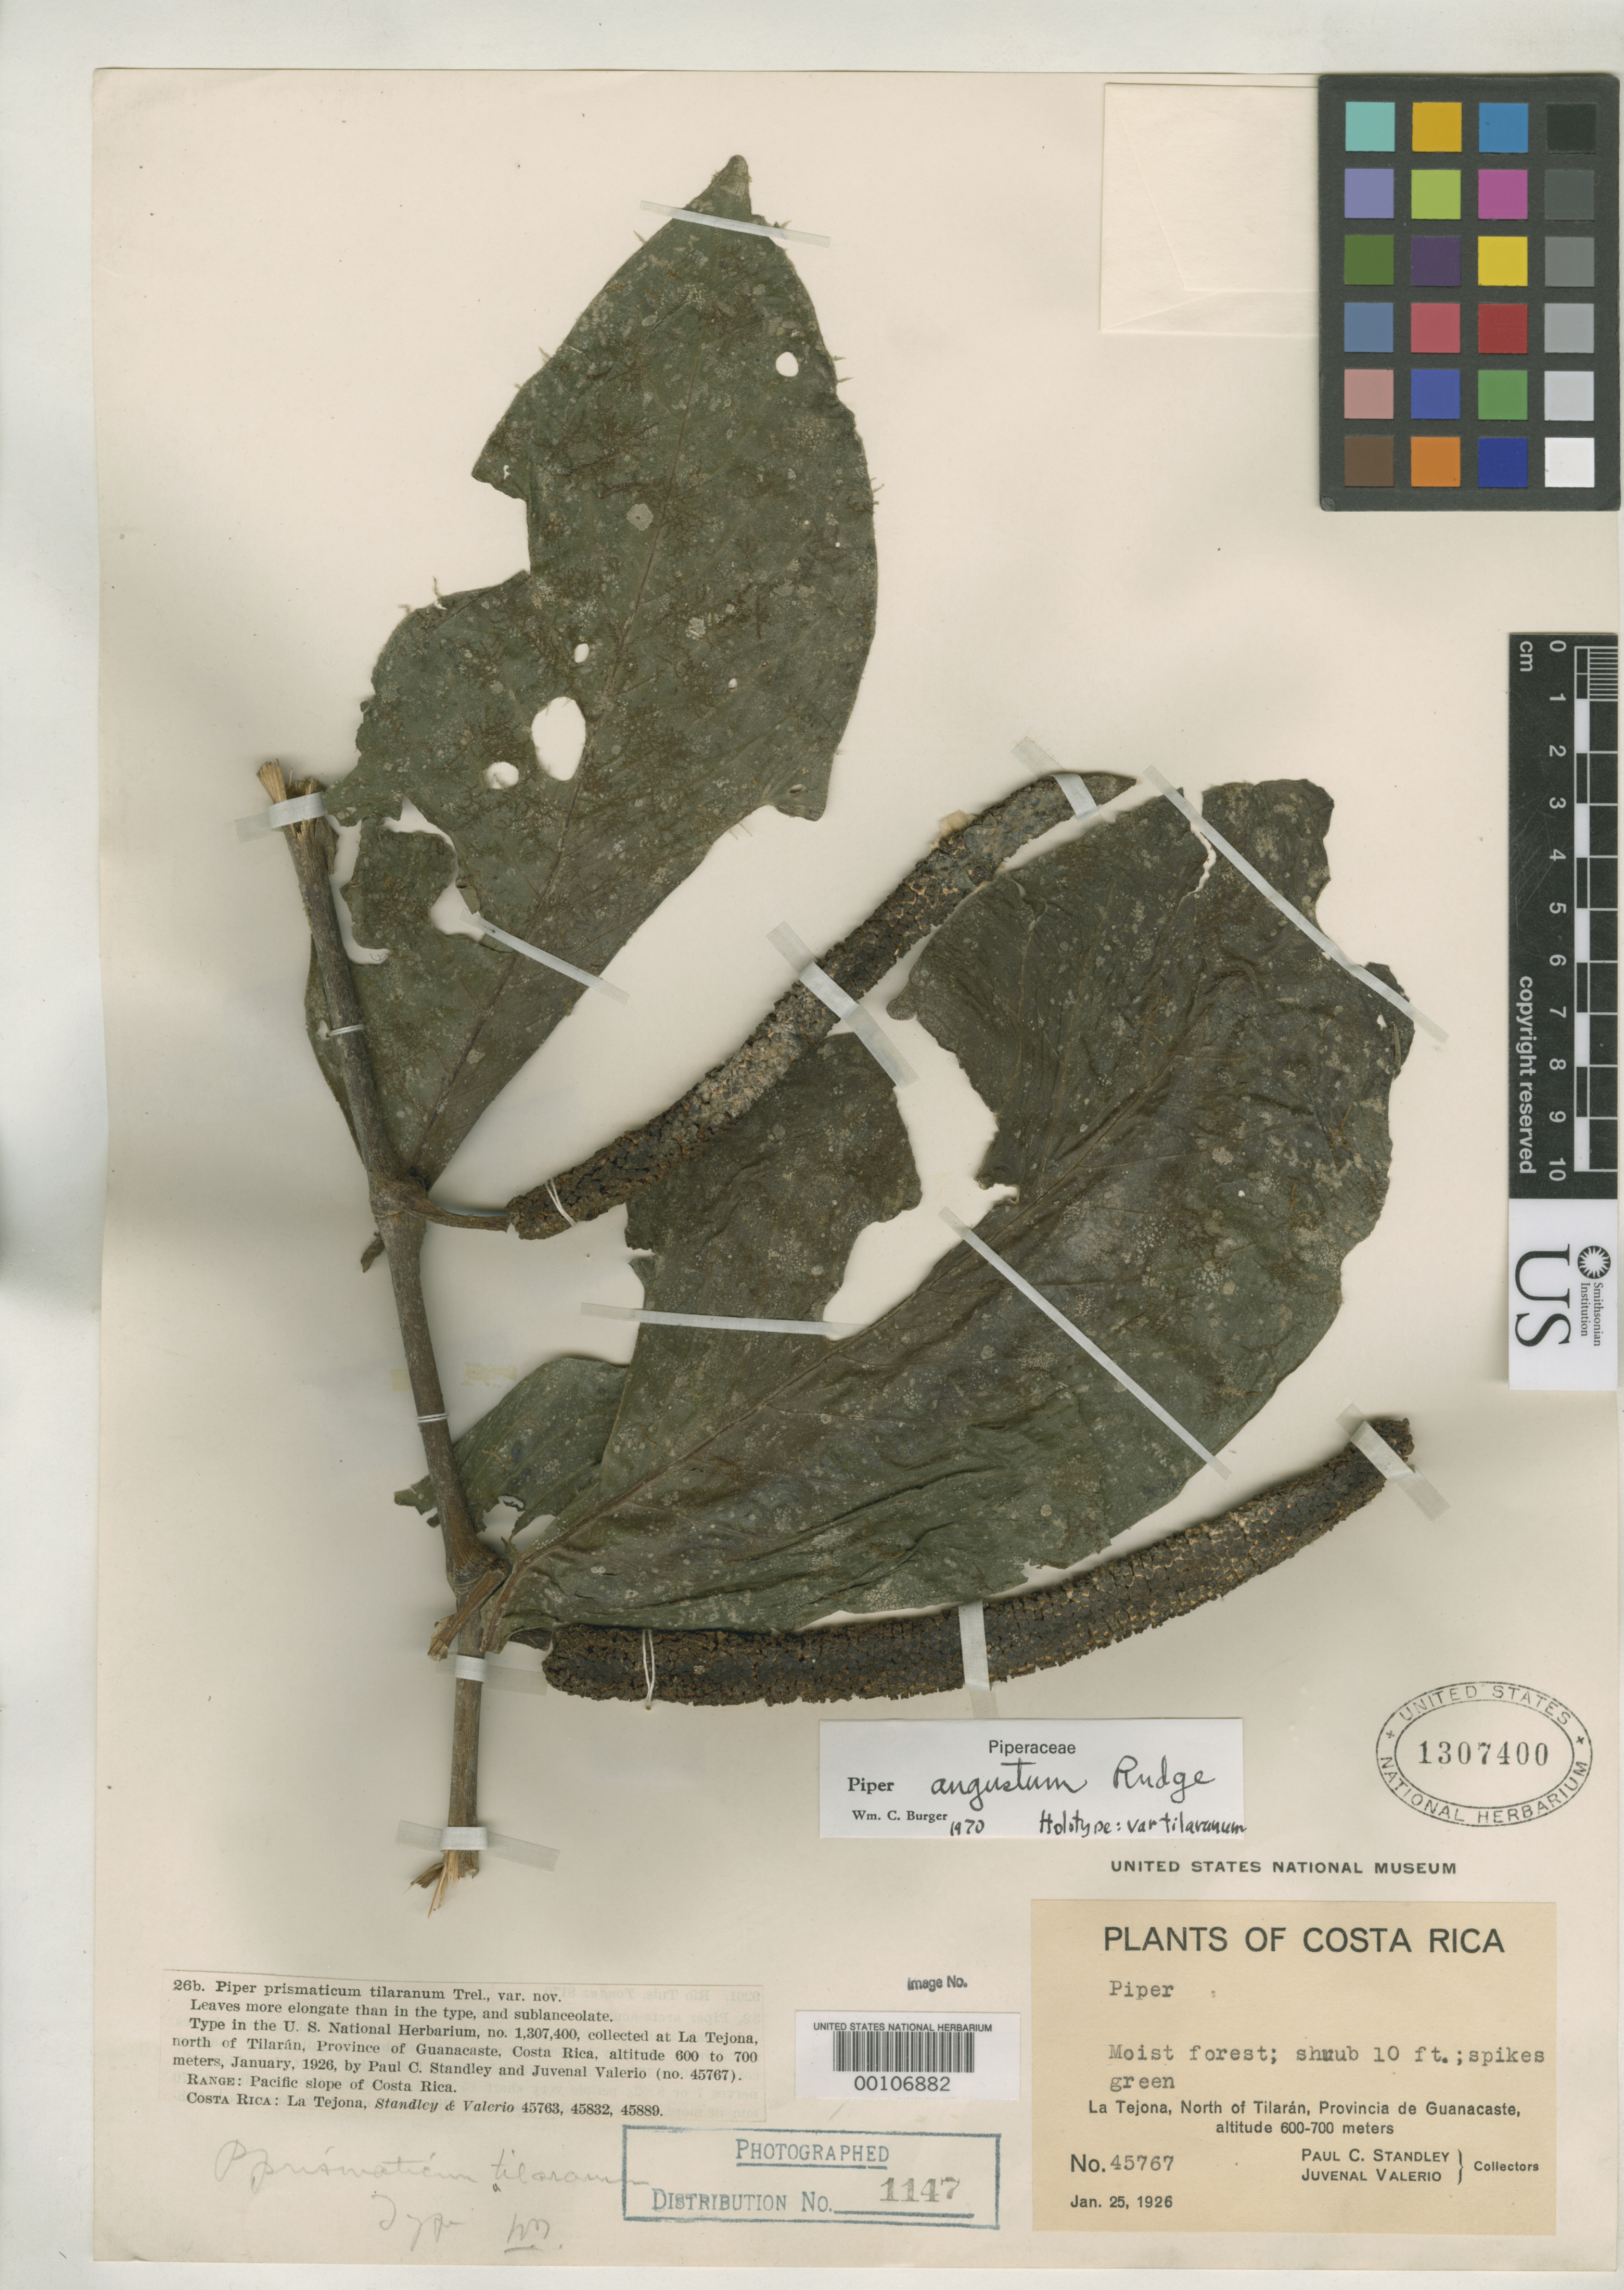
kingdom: Plantae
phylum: Tracheophyta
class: Magnoliopsida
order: Piperales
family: Piperaceae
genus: Piper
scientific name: Piper prismaticum var. tilaranum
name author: Trel.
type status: Holotype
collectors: P. C. Standley & J. Valerio R.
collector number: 45767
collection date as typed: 25 Jan 1926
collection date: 1926-01-25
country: Costa Rica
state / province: Guanacaste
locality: La Tejona, N of Tilarán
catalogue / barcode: US 1307400